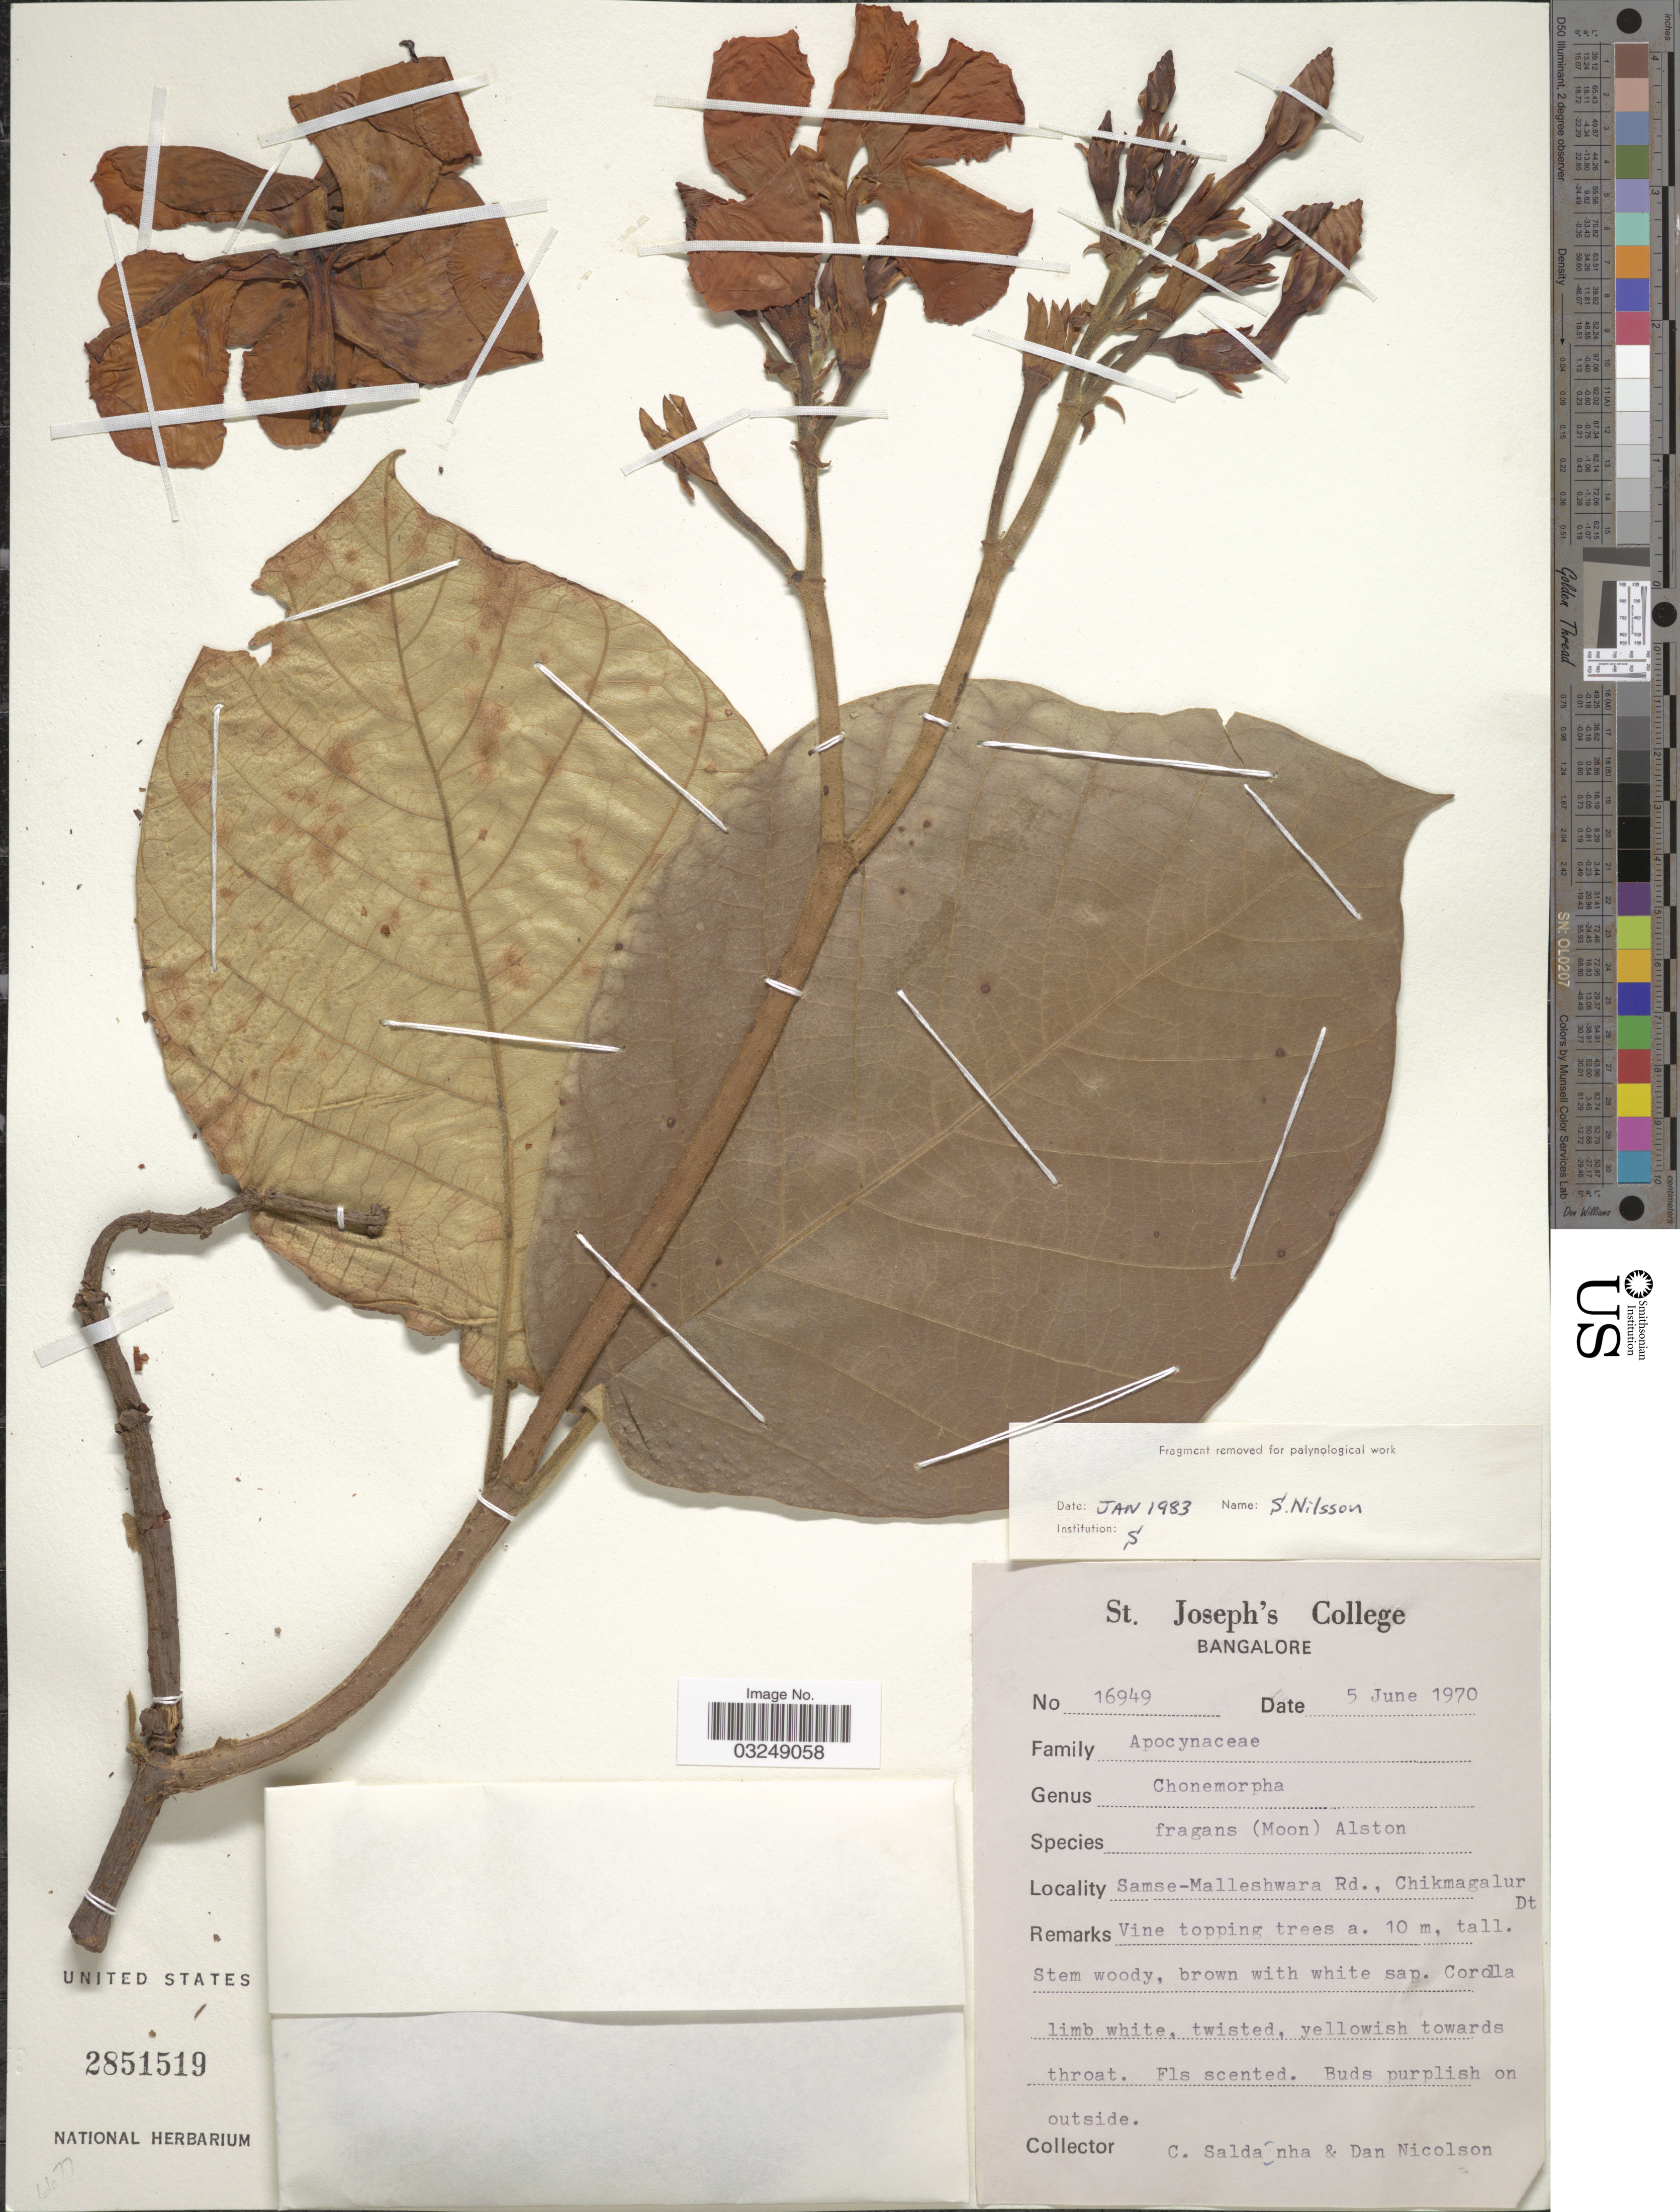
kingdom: Plantae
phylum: Tracheophyta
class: Magnoliopsida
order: Gentianales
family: Apocynaceae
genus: Chonemorpha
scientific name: Chonemorpha fragrans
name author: (K.H. Moon) Alston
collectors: C. Saldanha & D. H. Nicolson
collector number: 16949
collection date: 1970-06-05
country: India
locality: Samse-Malleshwara Rd., Chikmagalur Dt.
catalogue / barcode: US 2851519